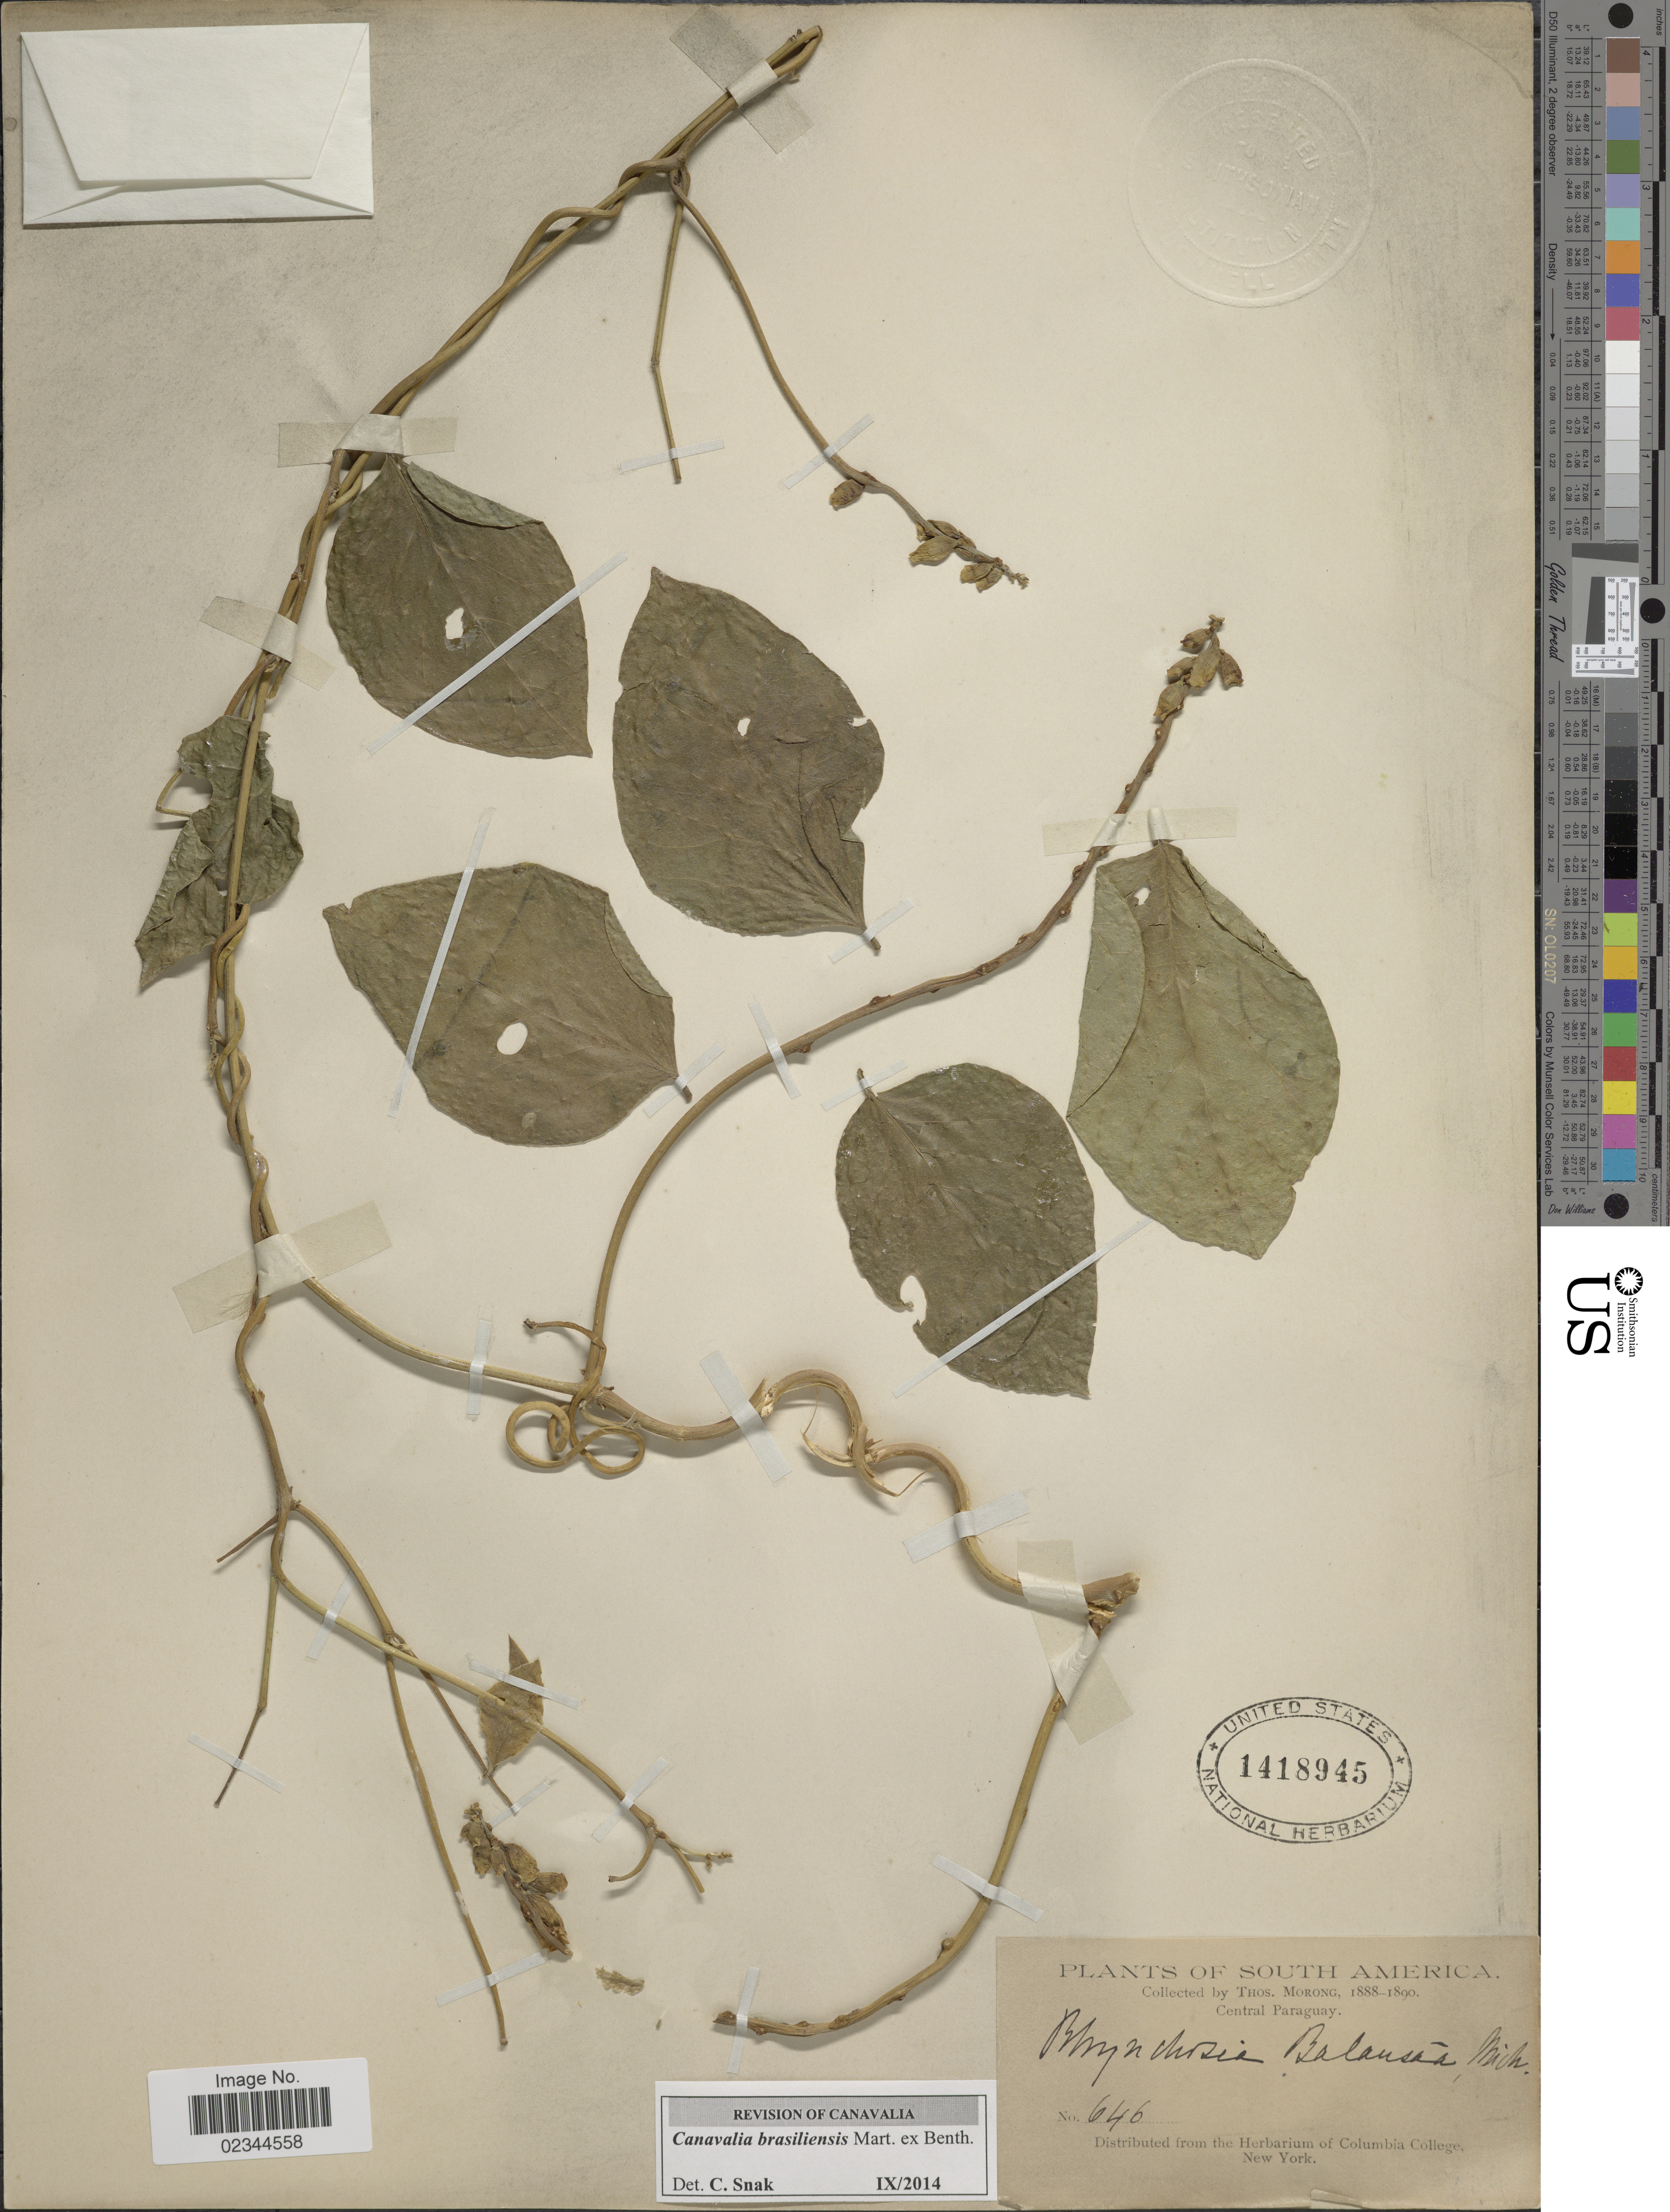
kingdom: Plantae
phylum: Tracheophyta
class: Magnoliopsida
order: Fabales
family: Fabaceae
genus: Canavalia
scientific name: Canavalia brasiliensis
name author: Mart. ex Benth.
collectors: ex herb. T. Morong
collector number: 646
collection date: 1888/1890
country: Paraguay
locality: Central Paraguay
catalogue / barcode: US 1418945